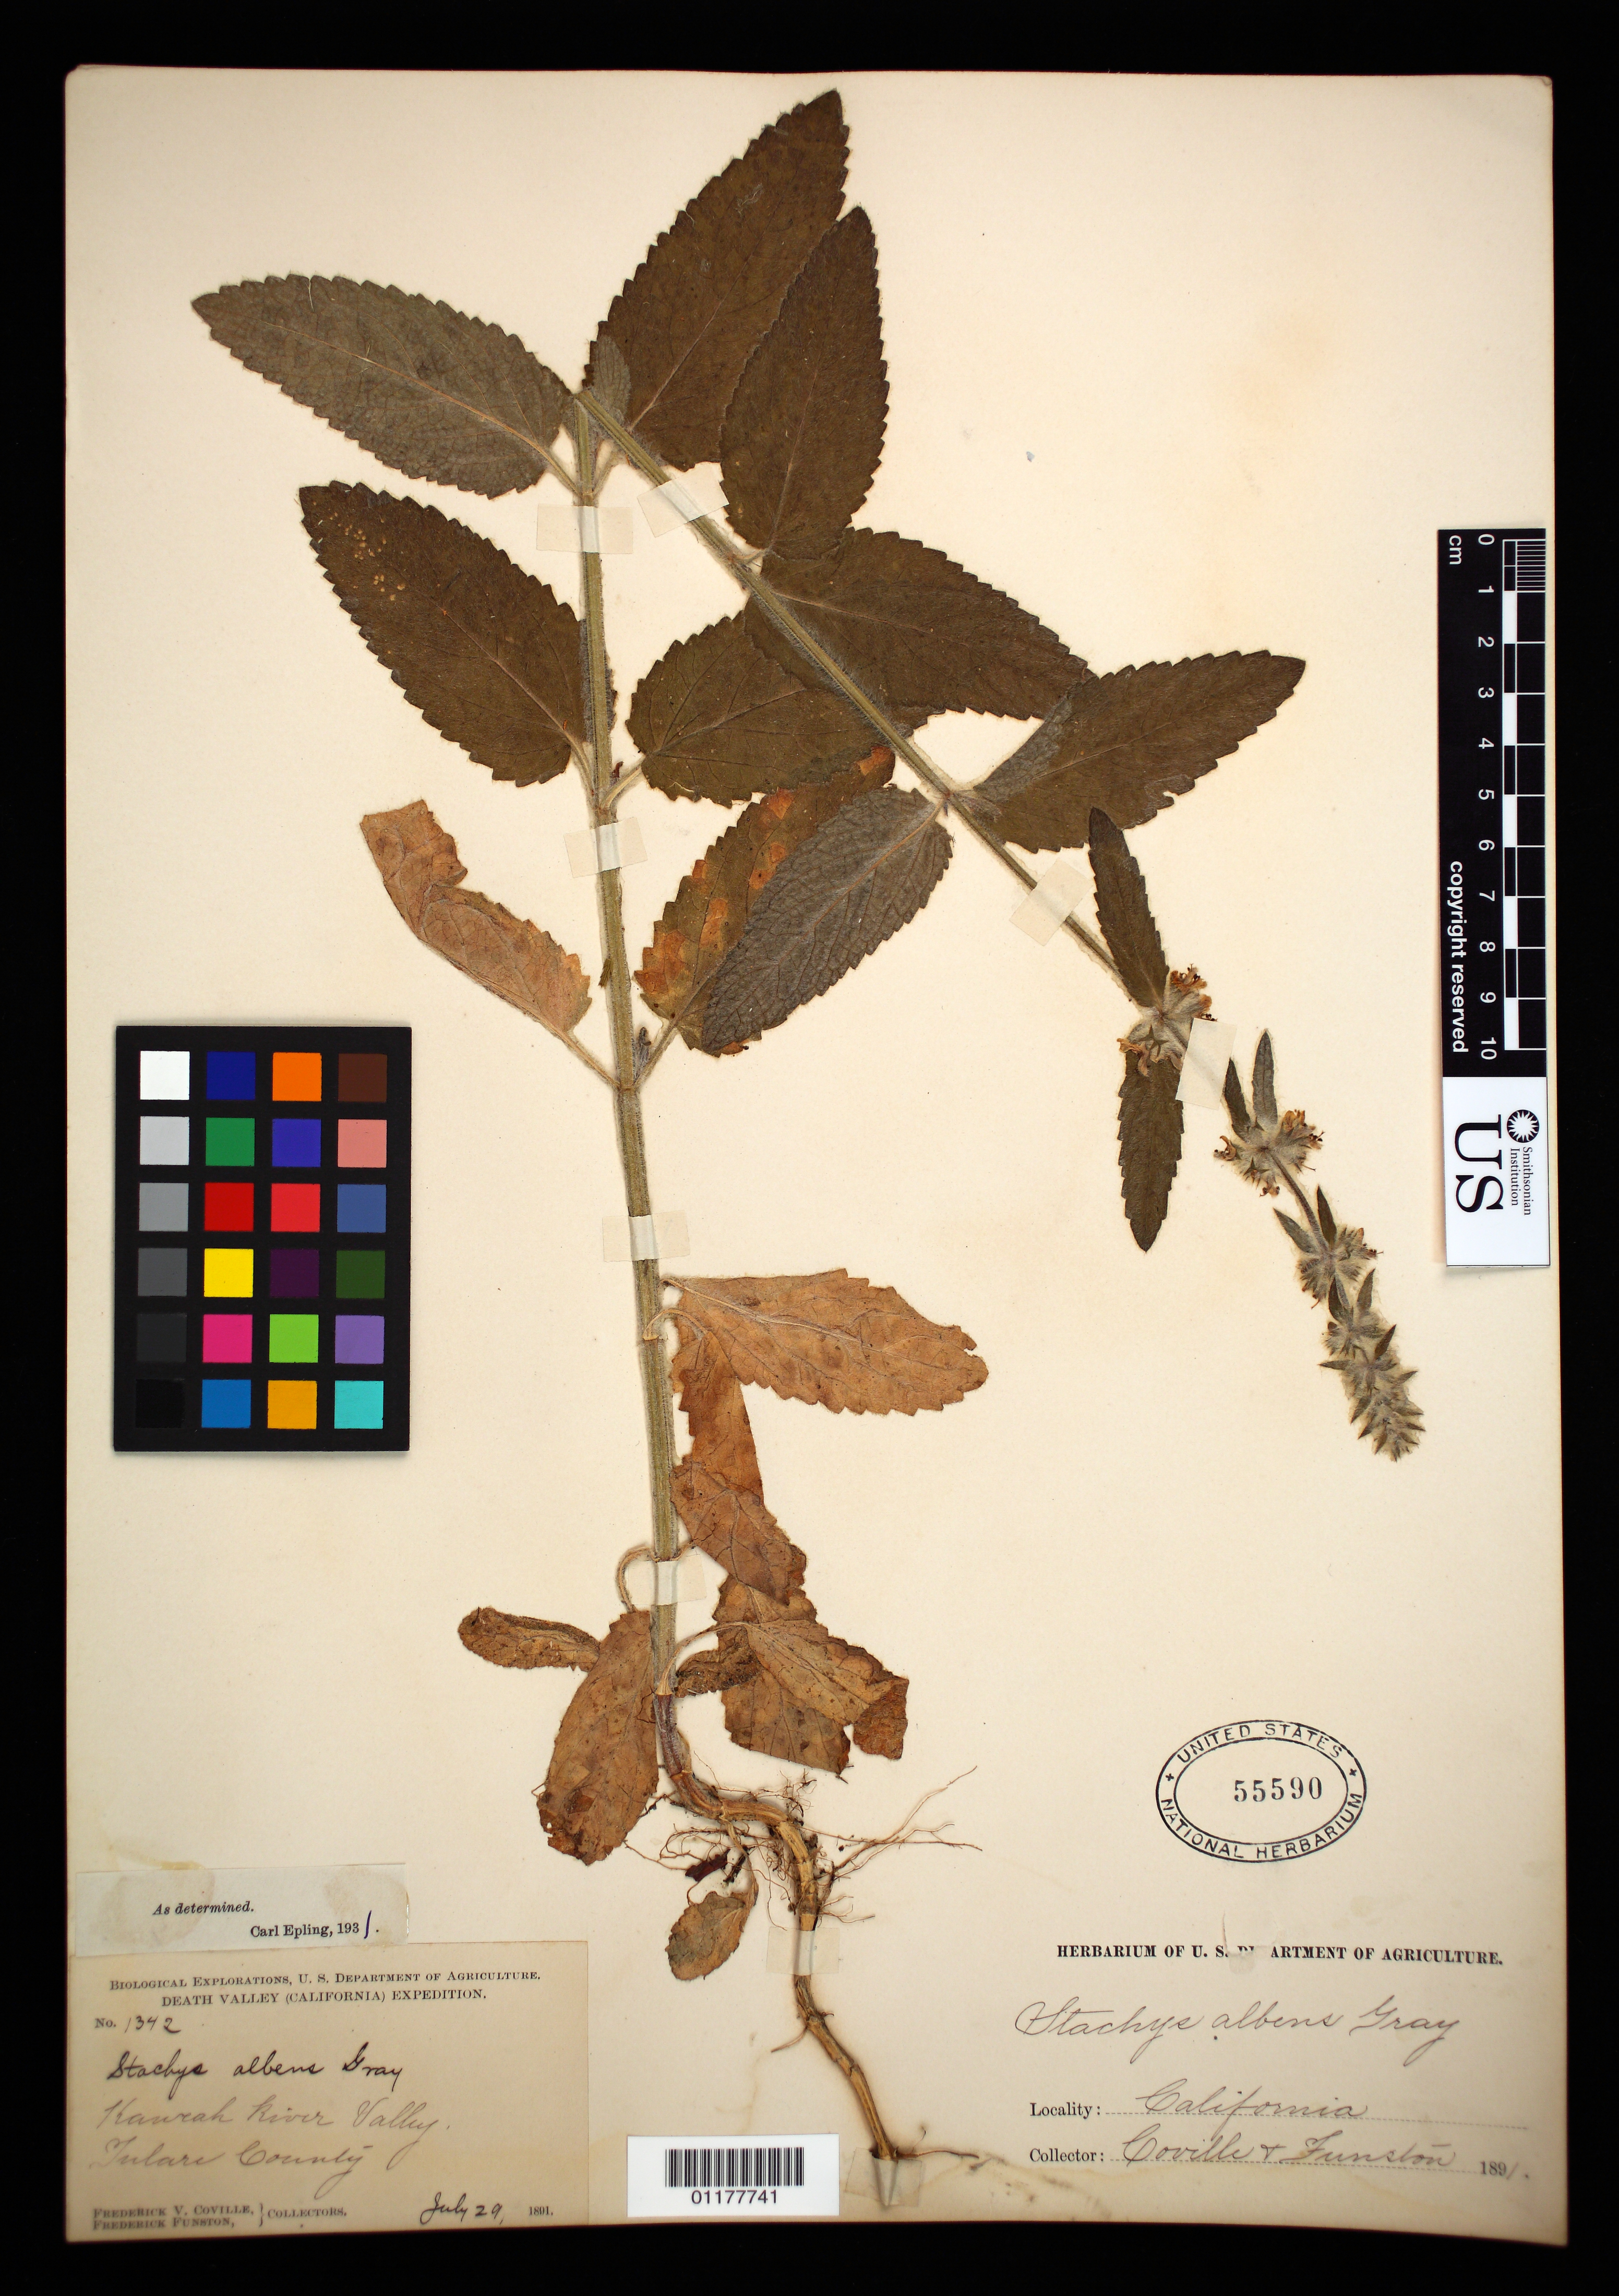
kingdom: Plantae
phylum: Tracheophyta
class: Magnoliopsida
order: Lamiales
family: Lamiaceae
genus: Stachys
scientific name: Stachys albens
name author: A. Gray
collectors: F. V. Coville & F. Funston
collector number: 1342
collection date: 1891-07-29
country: United States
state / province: California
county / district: Tulare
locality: Kaweah River Valley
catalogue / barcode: US 55590